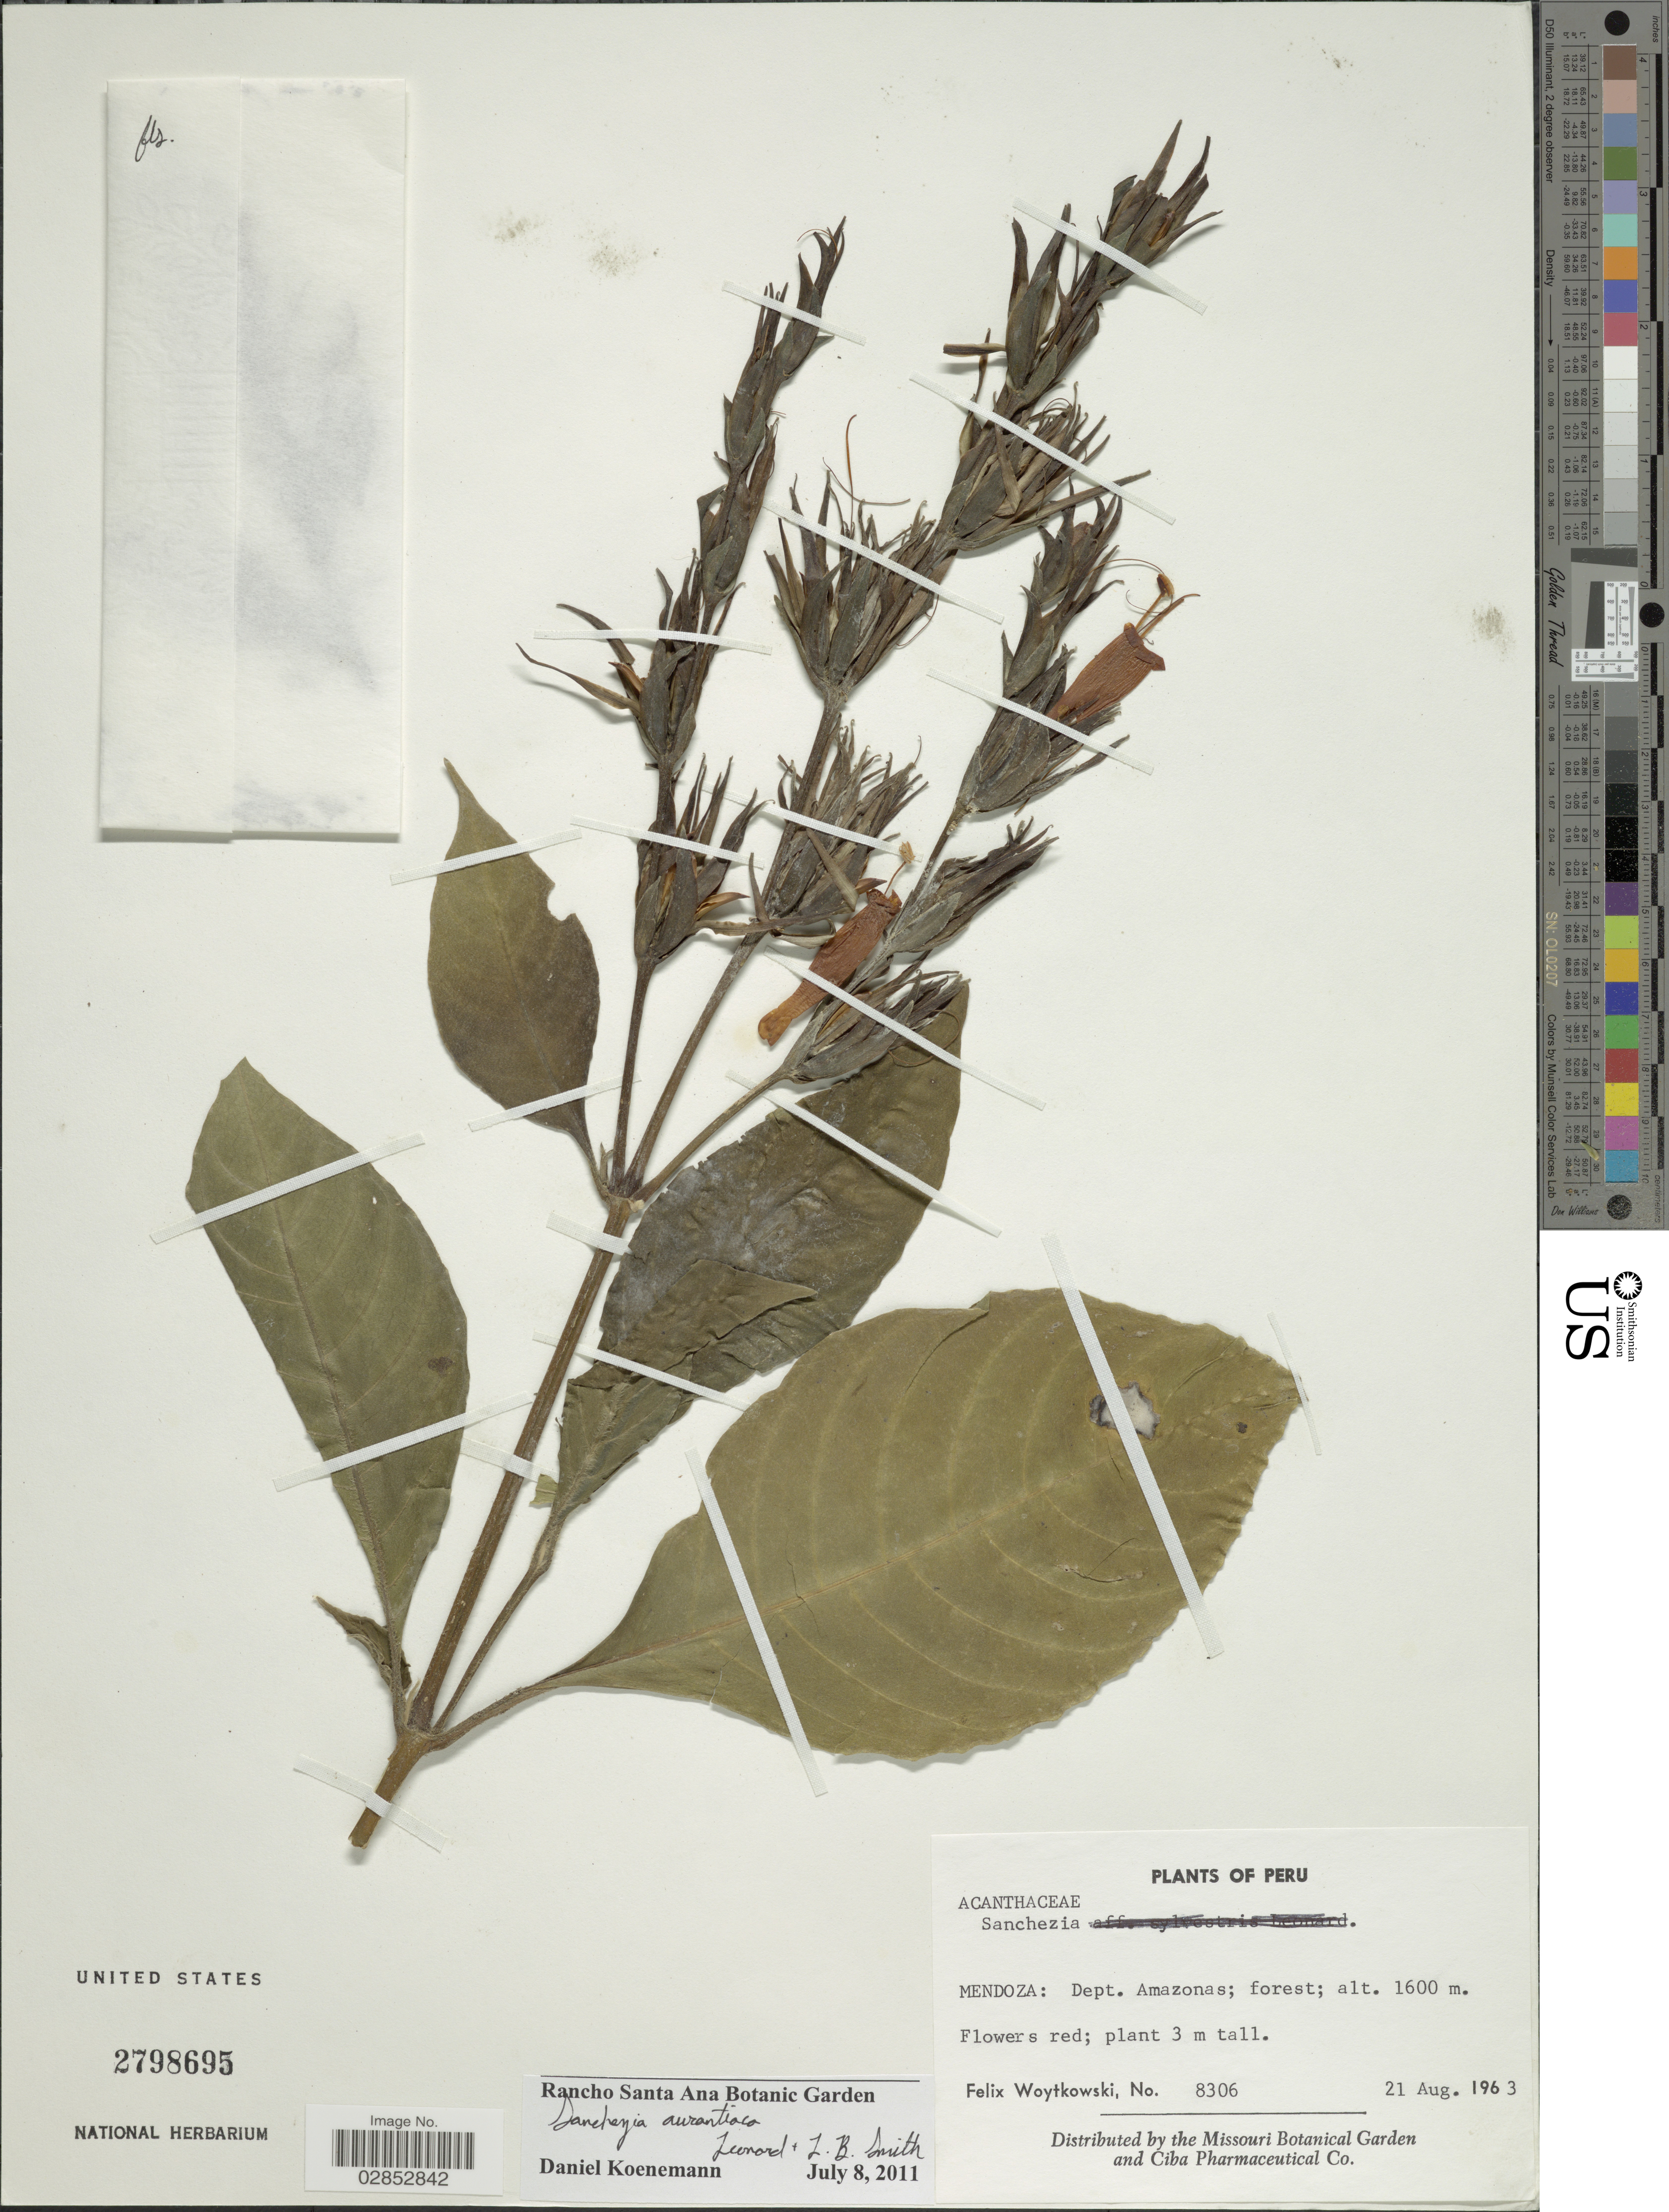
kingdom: Plantae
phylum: Tracheophyta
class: Magnoliopsida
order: Lamiales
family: Acanthaceae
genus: Sanchezia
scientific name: Sanchezia aurantiaca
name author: Leonard & L.B. Sm.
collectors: F. Woytkowski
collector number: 8306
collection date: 1963-08-21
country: Peru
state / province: Amazonas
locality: Mendoza: Dept. Amazonas.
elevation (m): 1600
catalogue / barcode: US 2798695